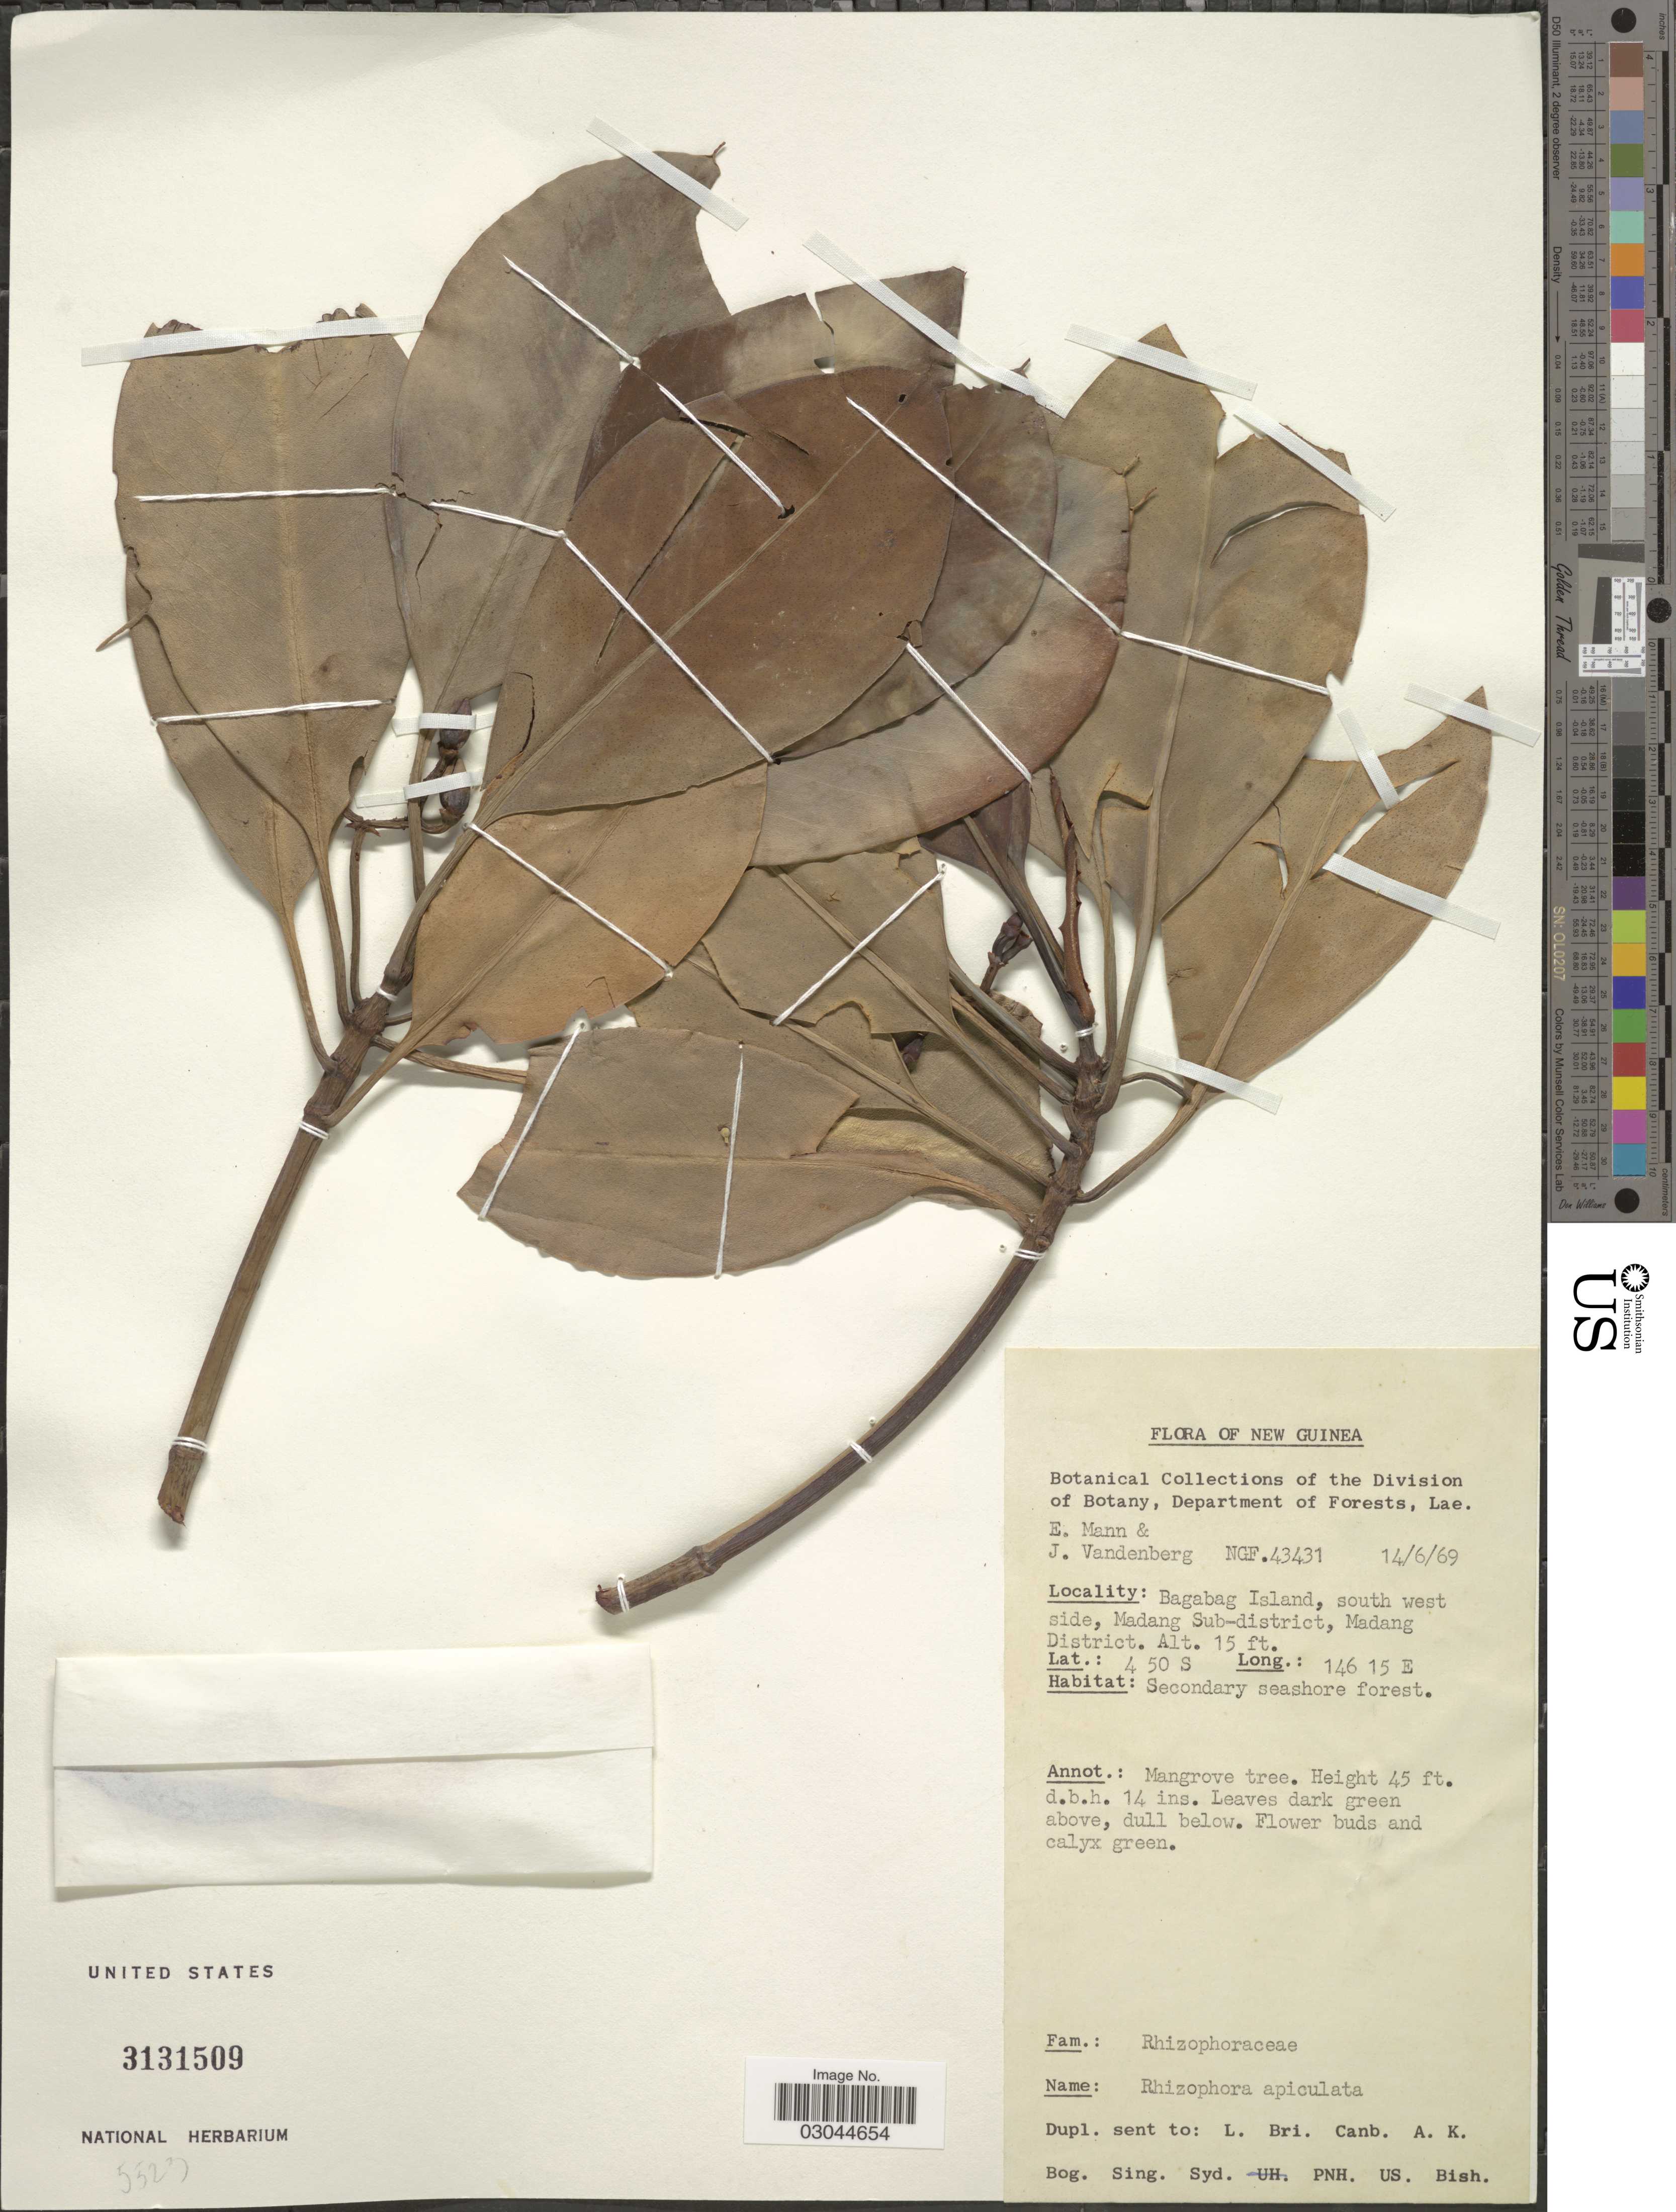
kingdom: Plantae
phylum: Tracheophyta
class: Magnoliopsida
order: Malpighiales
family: Rhizophoraceae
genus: Rhizophora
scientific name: Rhizophora sp.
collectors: E. Mann & J. Vandenberg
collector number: NGF 43431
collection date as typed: Transcribed d/m/y: 14/6/69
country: Papua New Guinea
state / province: Madang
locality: New Guinea. Bagabag Island, south west side, Madang Sub-district, Madang District.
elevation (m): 5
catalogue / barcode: US 313509